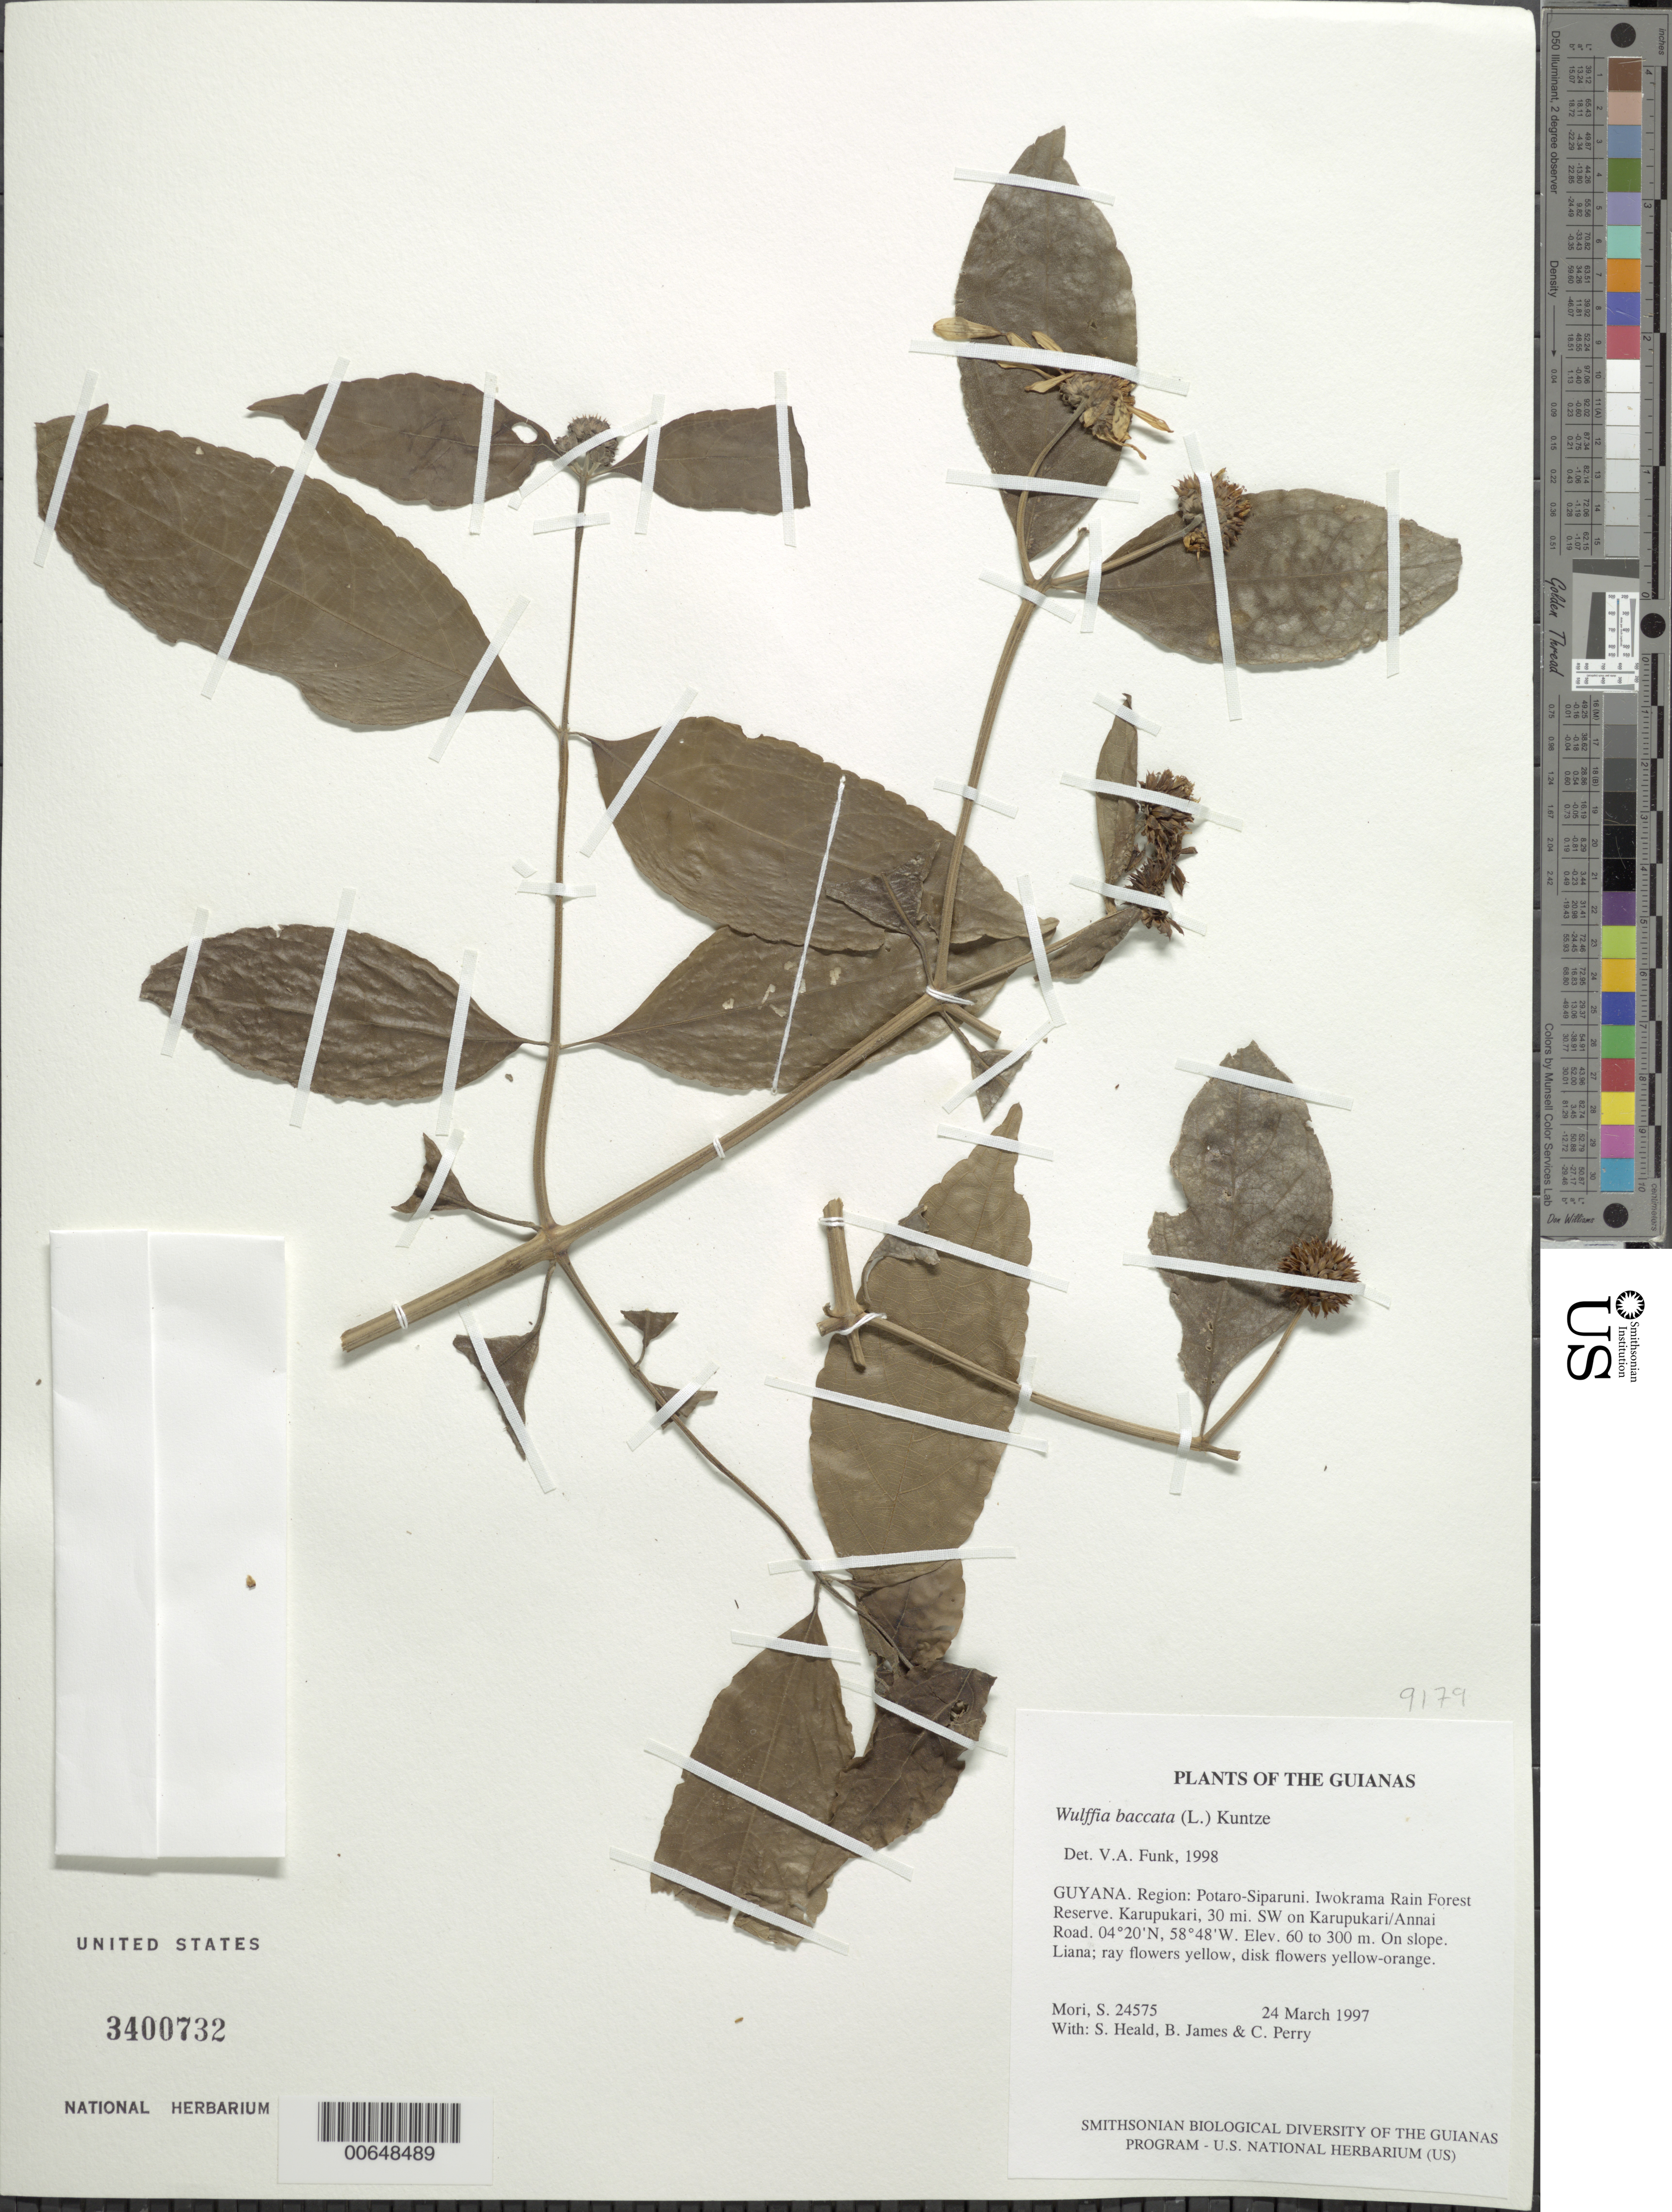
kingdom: Plantae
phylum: Tracheophyta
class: Magnoliopsida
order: Asterales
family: Asteraceae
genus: Wulffia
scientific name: Wulffia baccata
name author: (L. f.) Kuntze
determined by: Funk, Vicki A., (BOT), Smithsonian Institution - National Museum of Natural History (UNITED STATES)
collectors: S. Mori, S. Heald, B. James & C. Perry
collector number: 24575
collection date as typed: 24 March 1997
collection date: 1997-03-24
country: Guyana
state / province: Potaro-Siparuni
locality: Iwokrama Rain Forest Reserve. Karupukari, 30 mi. SW on Karupukari/Annai Road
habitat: On slope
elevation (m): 60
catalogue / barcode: US 3400732